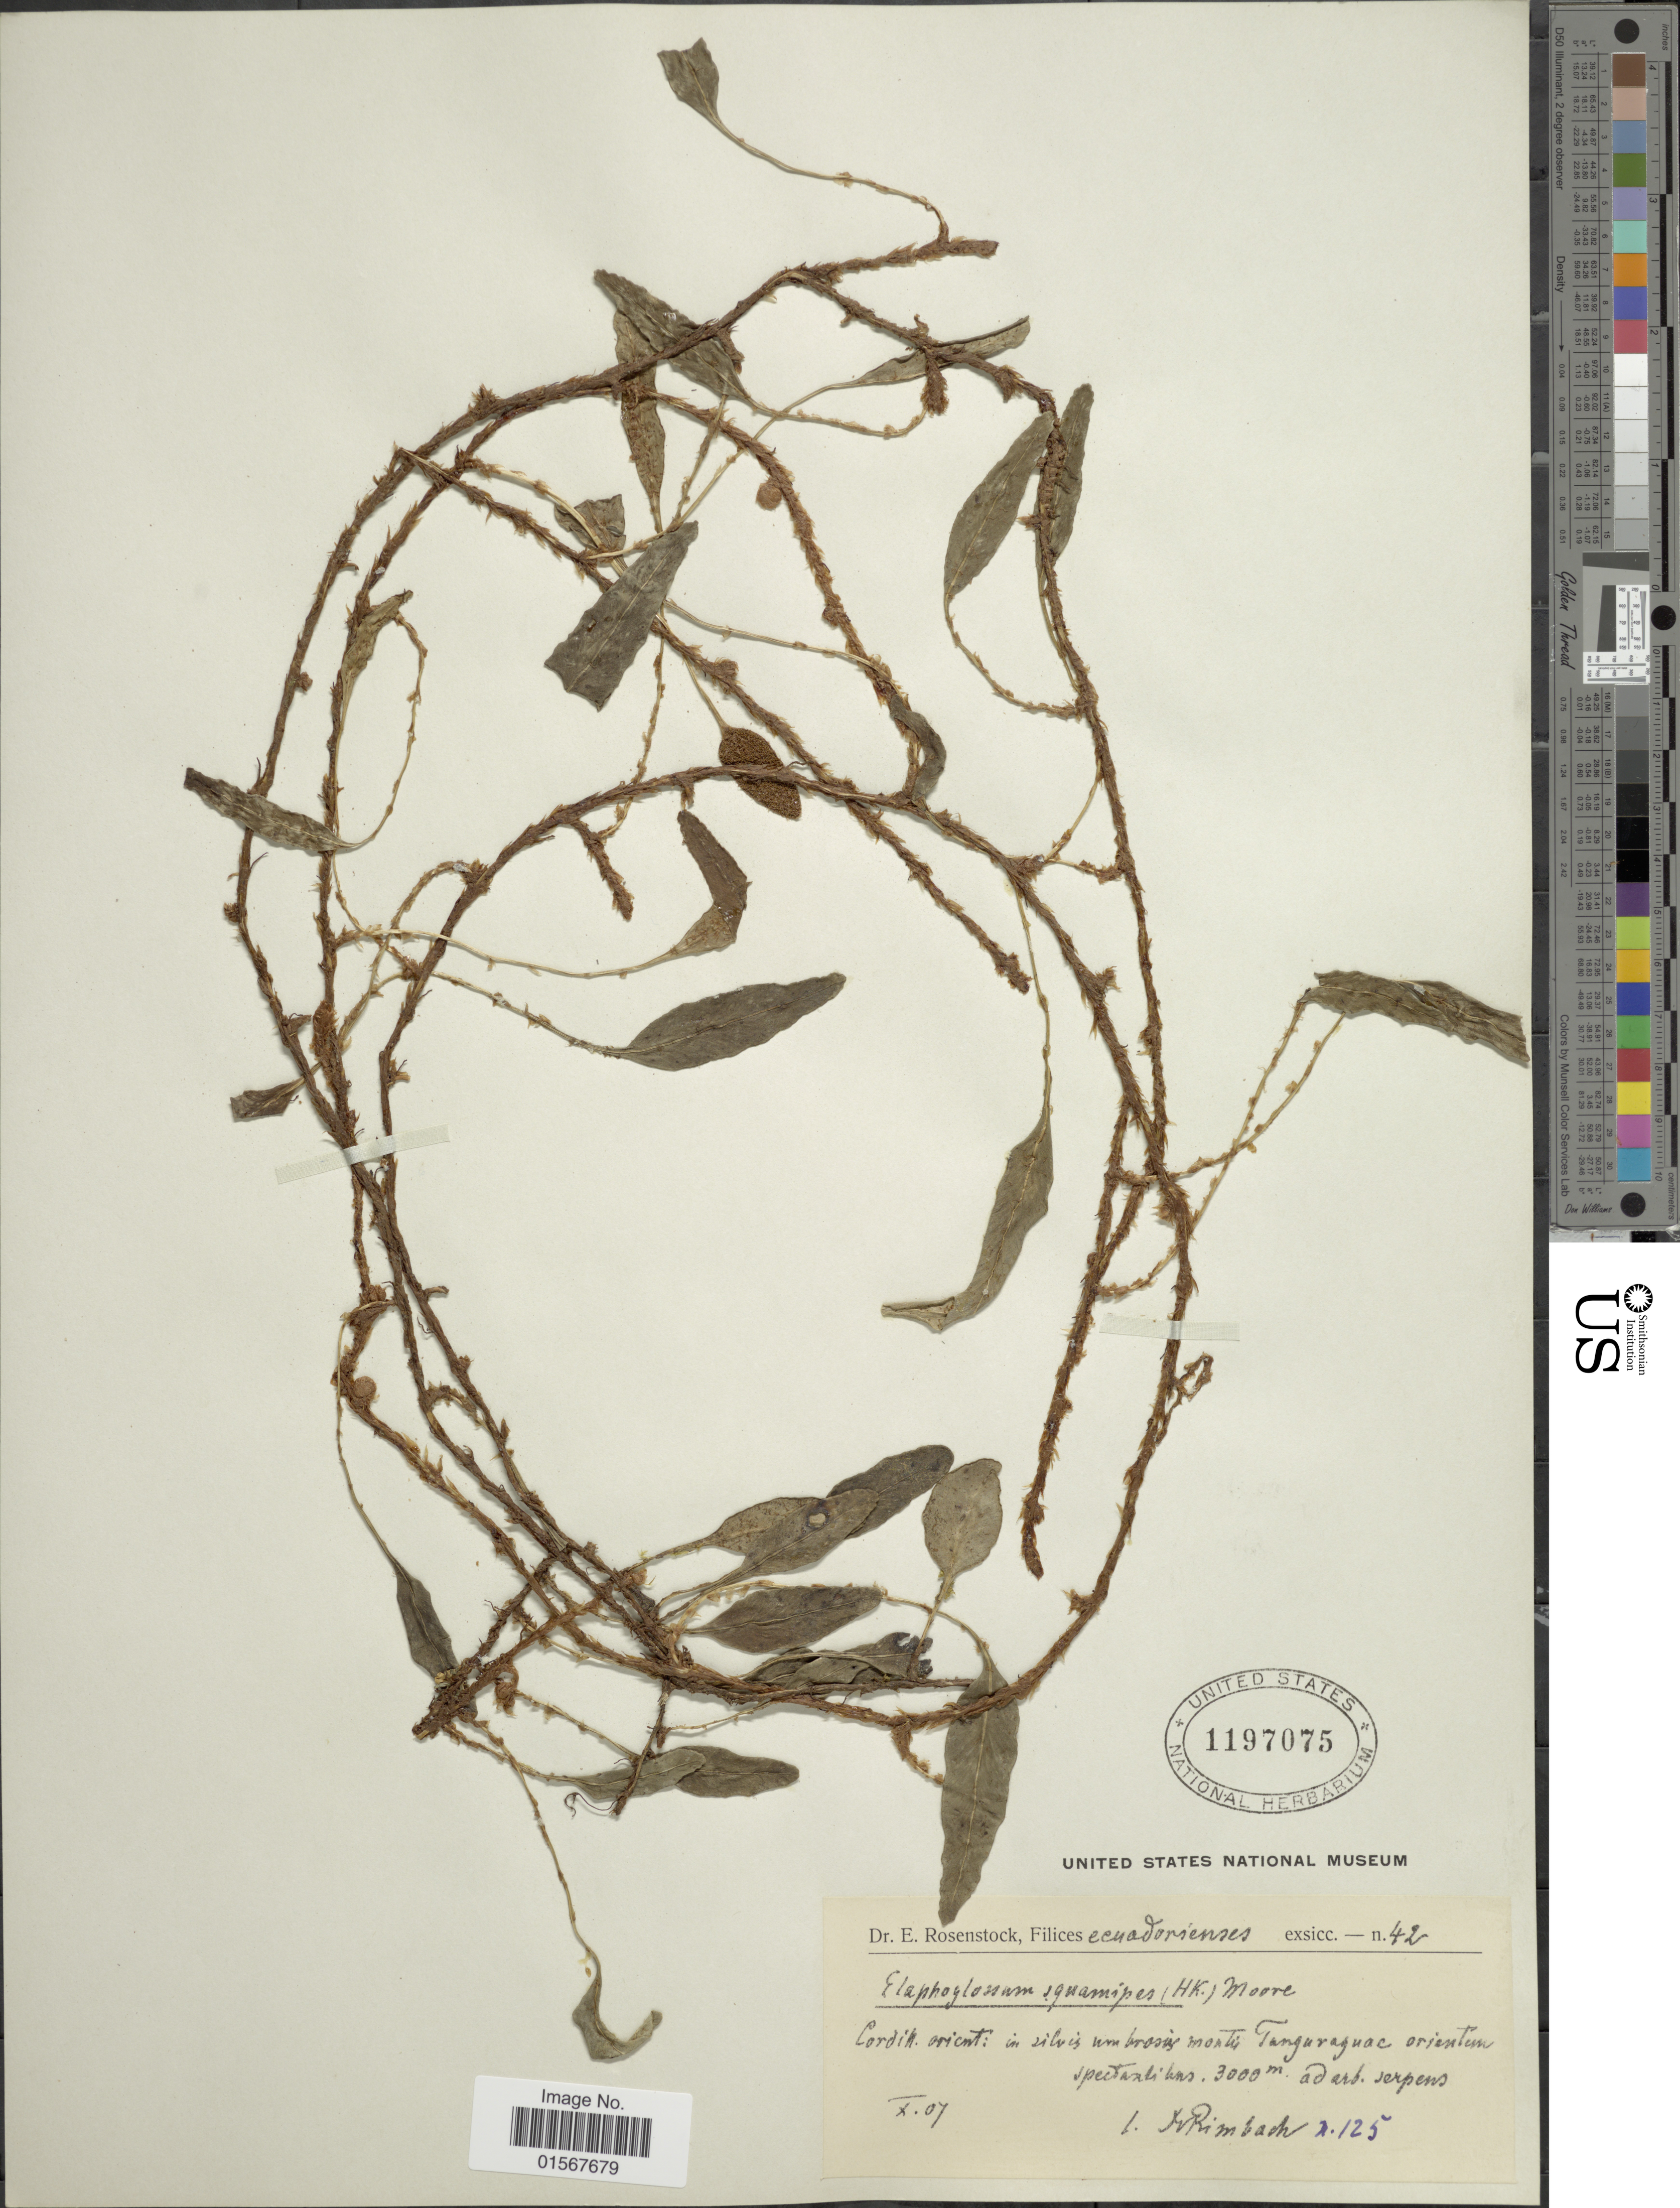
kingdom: Plantae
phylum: Tracheophyta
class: Polypodiopsida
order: Polypodiales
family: Dryopteridaceae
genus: Elaphoglossum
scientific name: Elaphoglossum squamipes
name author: (Hook.) T. Moore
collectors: A. Rimbach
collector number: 125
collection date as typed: Transcribed d/m/y: /10/7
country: Ecuador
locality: In silvis umbrosis montis Tanguraguac orientem spectantibus, ad arb. serpens, Ecuadorienses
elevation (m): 3000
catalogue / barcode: US 1197075